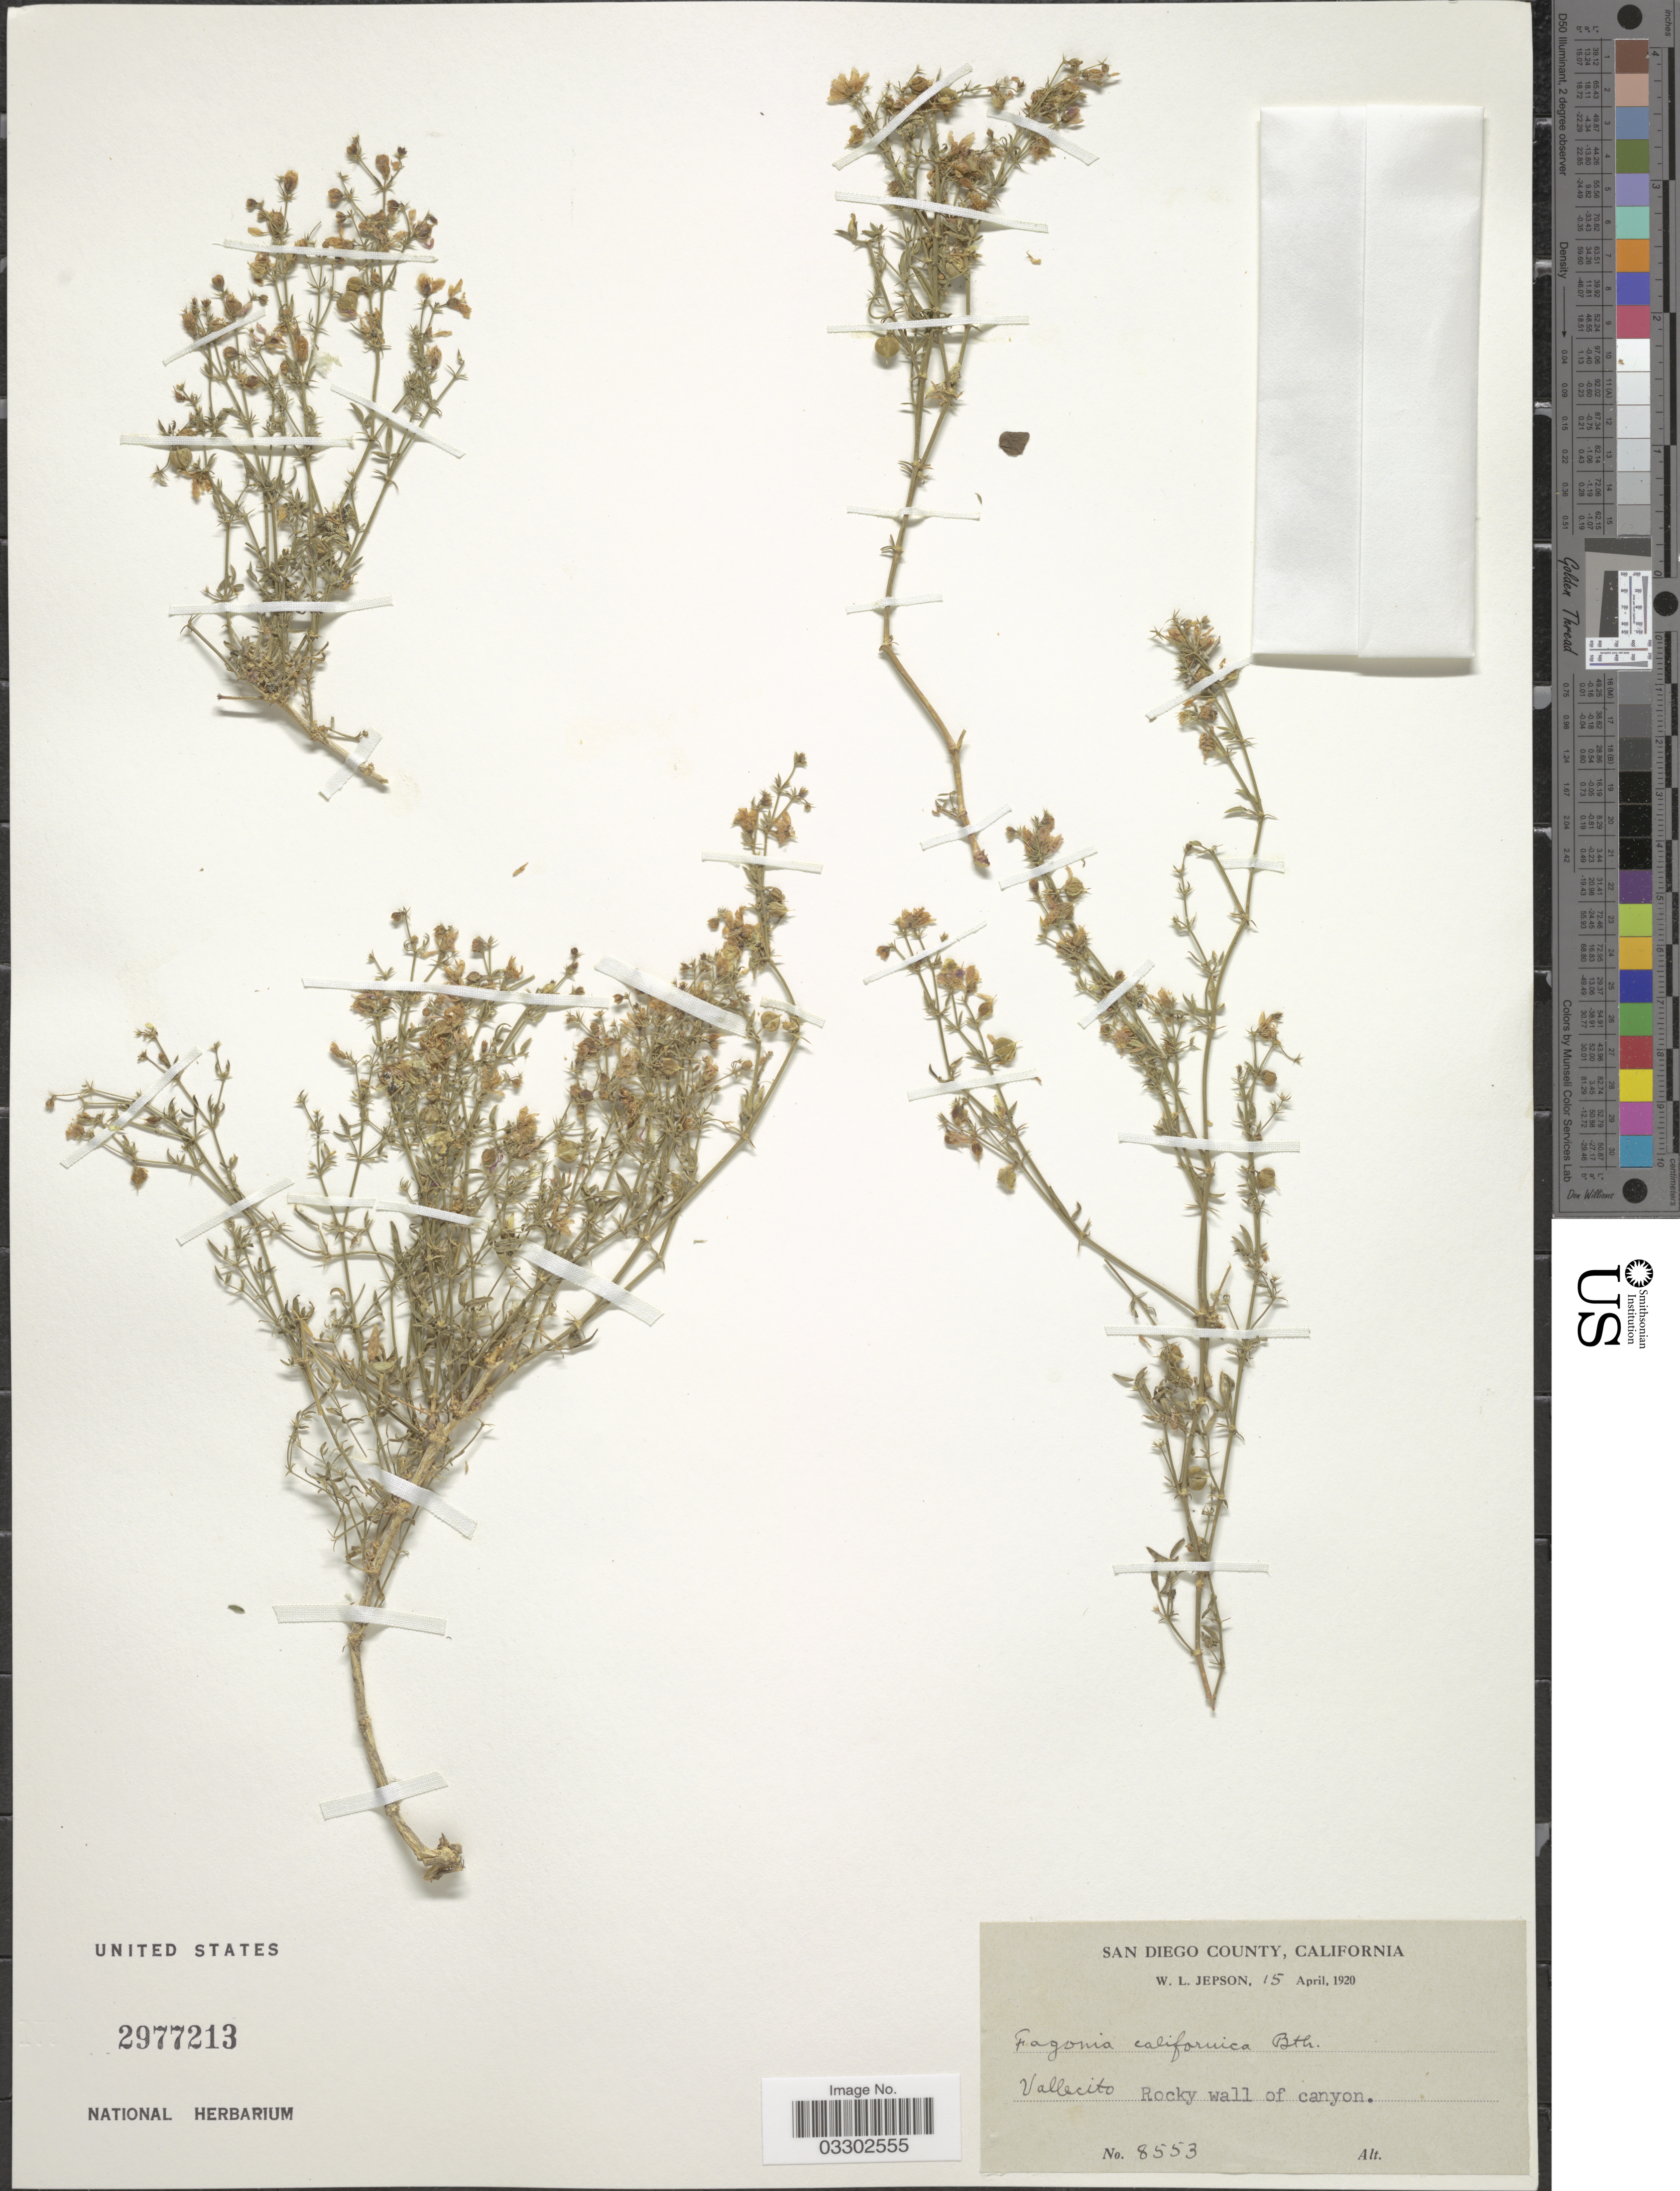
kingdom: Plantae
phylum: Tracheophyta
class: Magnoliopsida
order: Zygophyllales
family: Zygophyllaceae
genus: Fagonia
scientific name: Fagonia laevis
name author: Standl.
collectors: W. L. Jepson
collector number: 8553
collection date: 1920-04-15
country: United States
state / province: California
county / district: San Diego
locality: San Diego. Vallecito.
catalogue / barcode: US 2977213